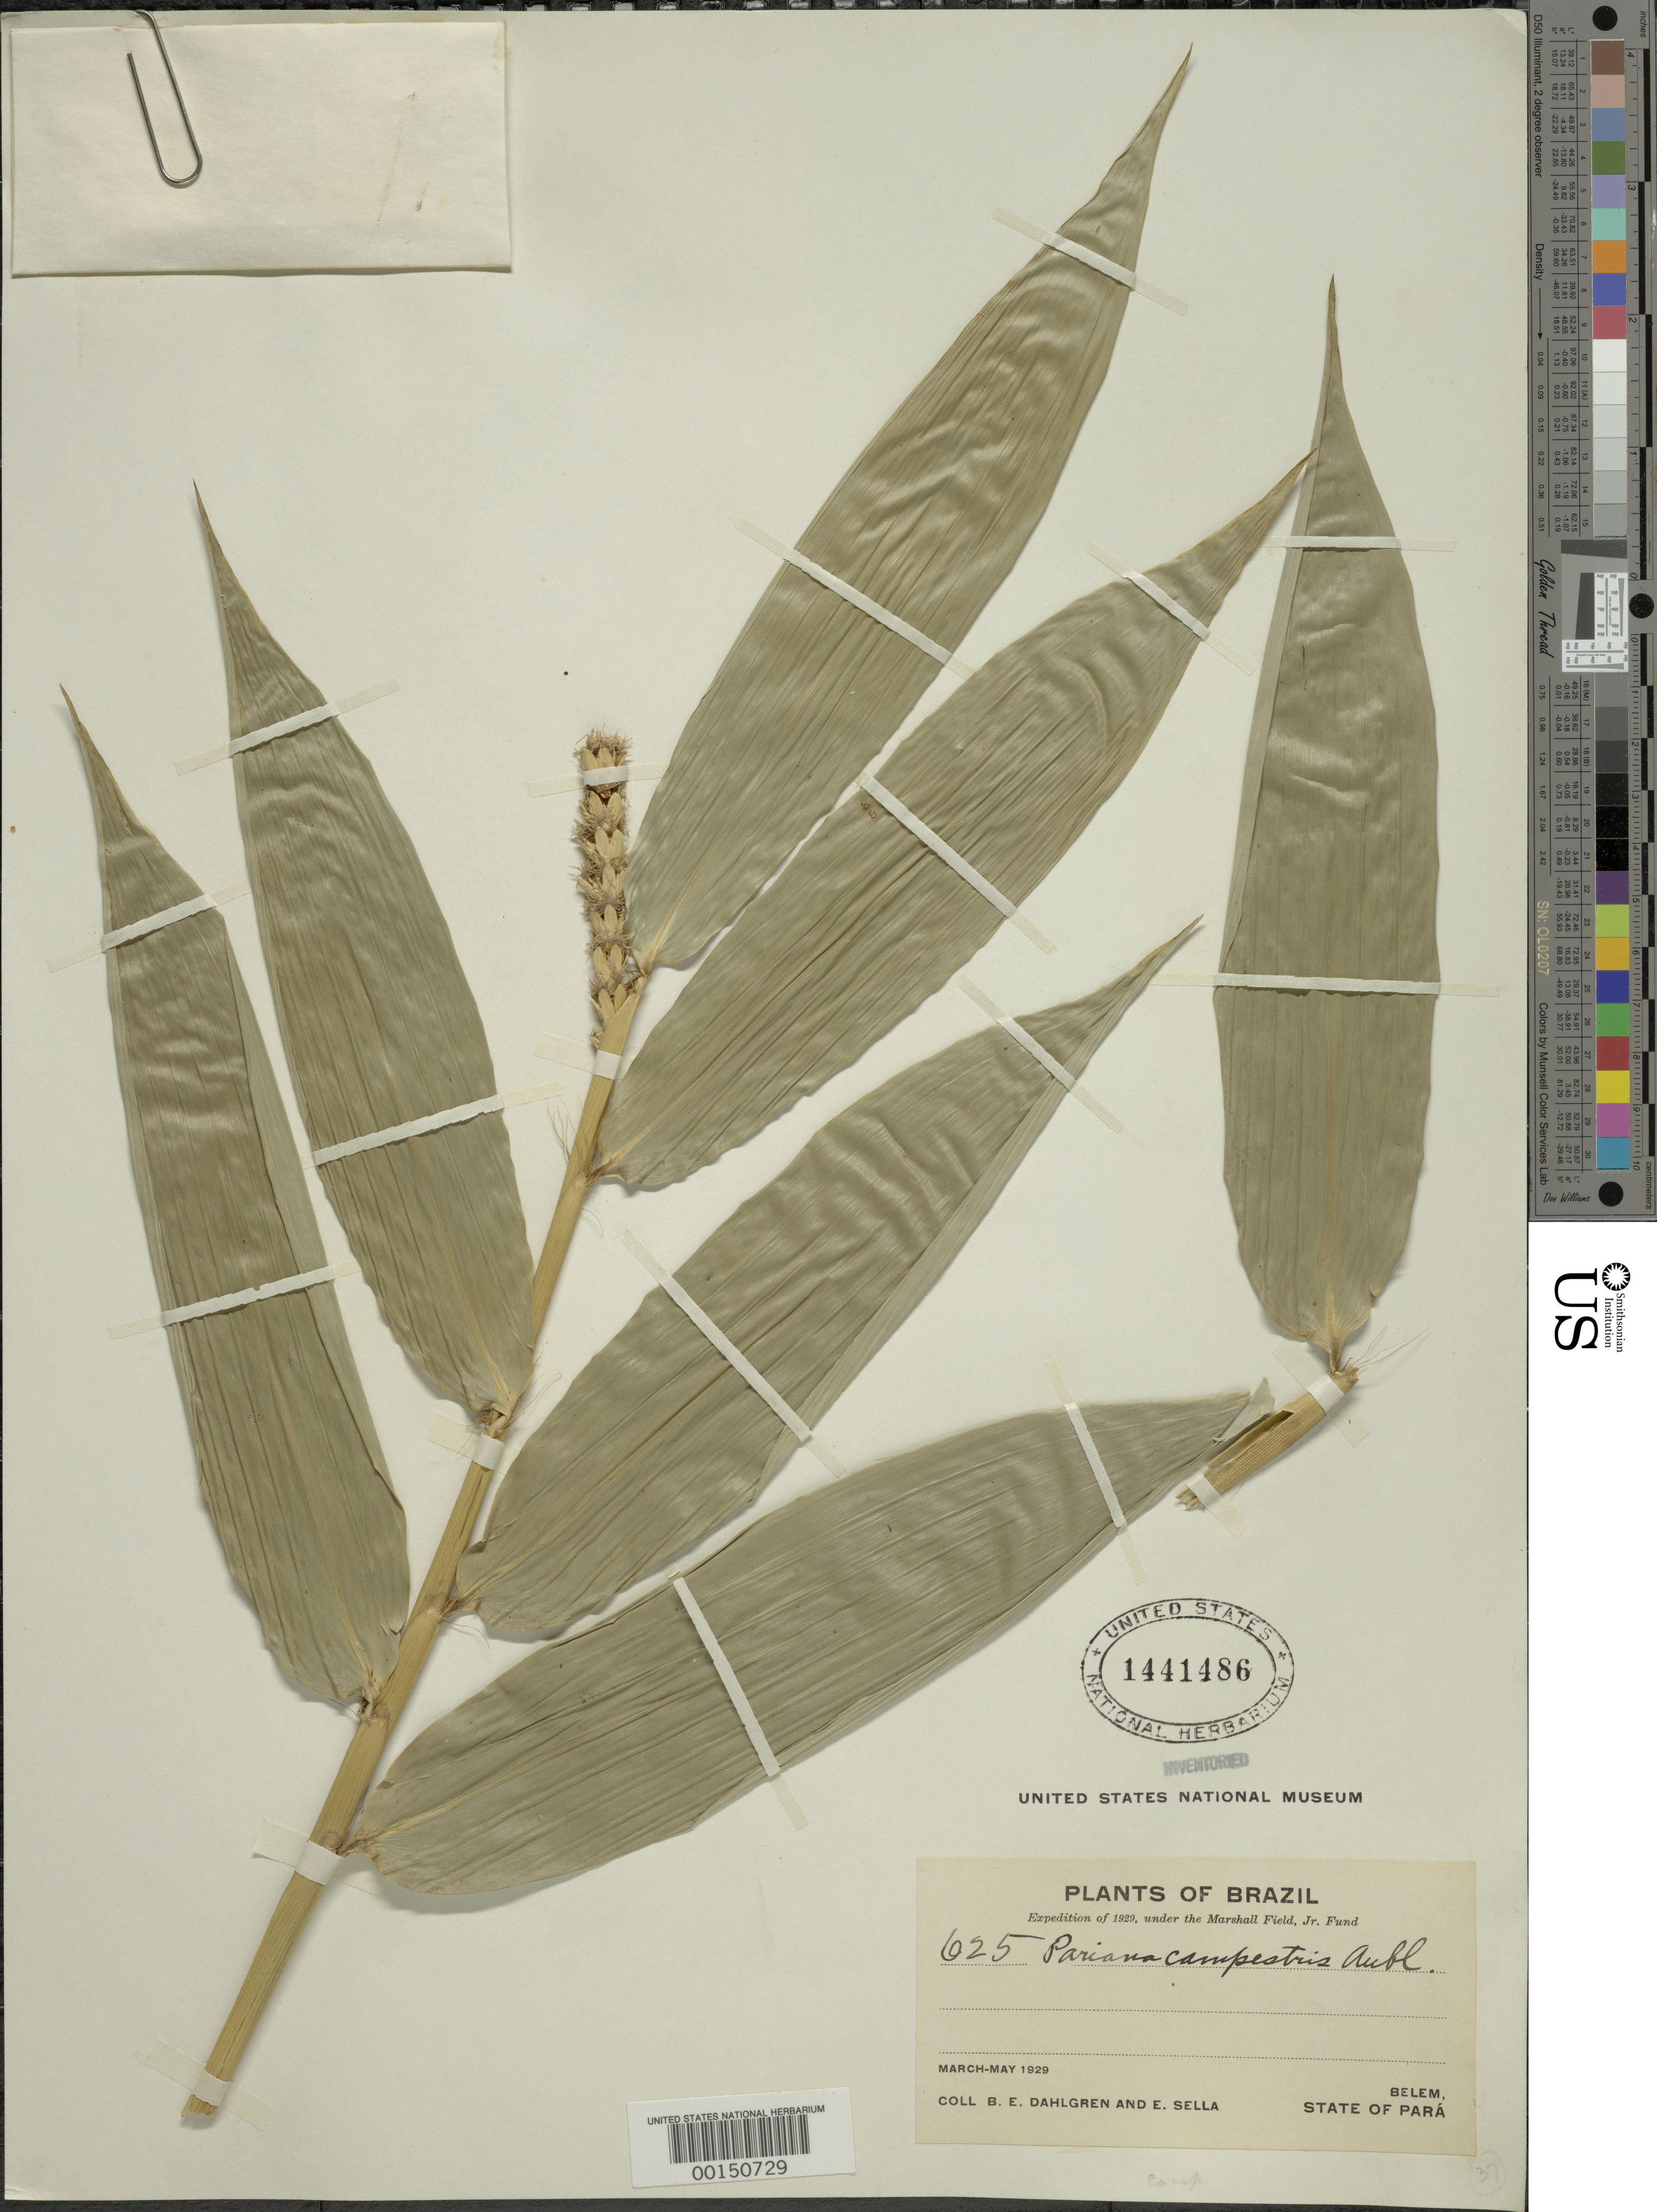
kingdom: Plantae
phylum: Tracheophyta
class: Liliopsida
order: Poales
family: Poaceae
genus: Pariana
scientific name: Pariana campestris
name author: Aubl.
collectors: B. E. Dahlgren & E. Sella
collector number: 625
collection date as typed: Mar 1929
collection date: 1929-03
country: Suriname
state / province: Para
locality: Belem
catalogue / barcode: US 1441486